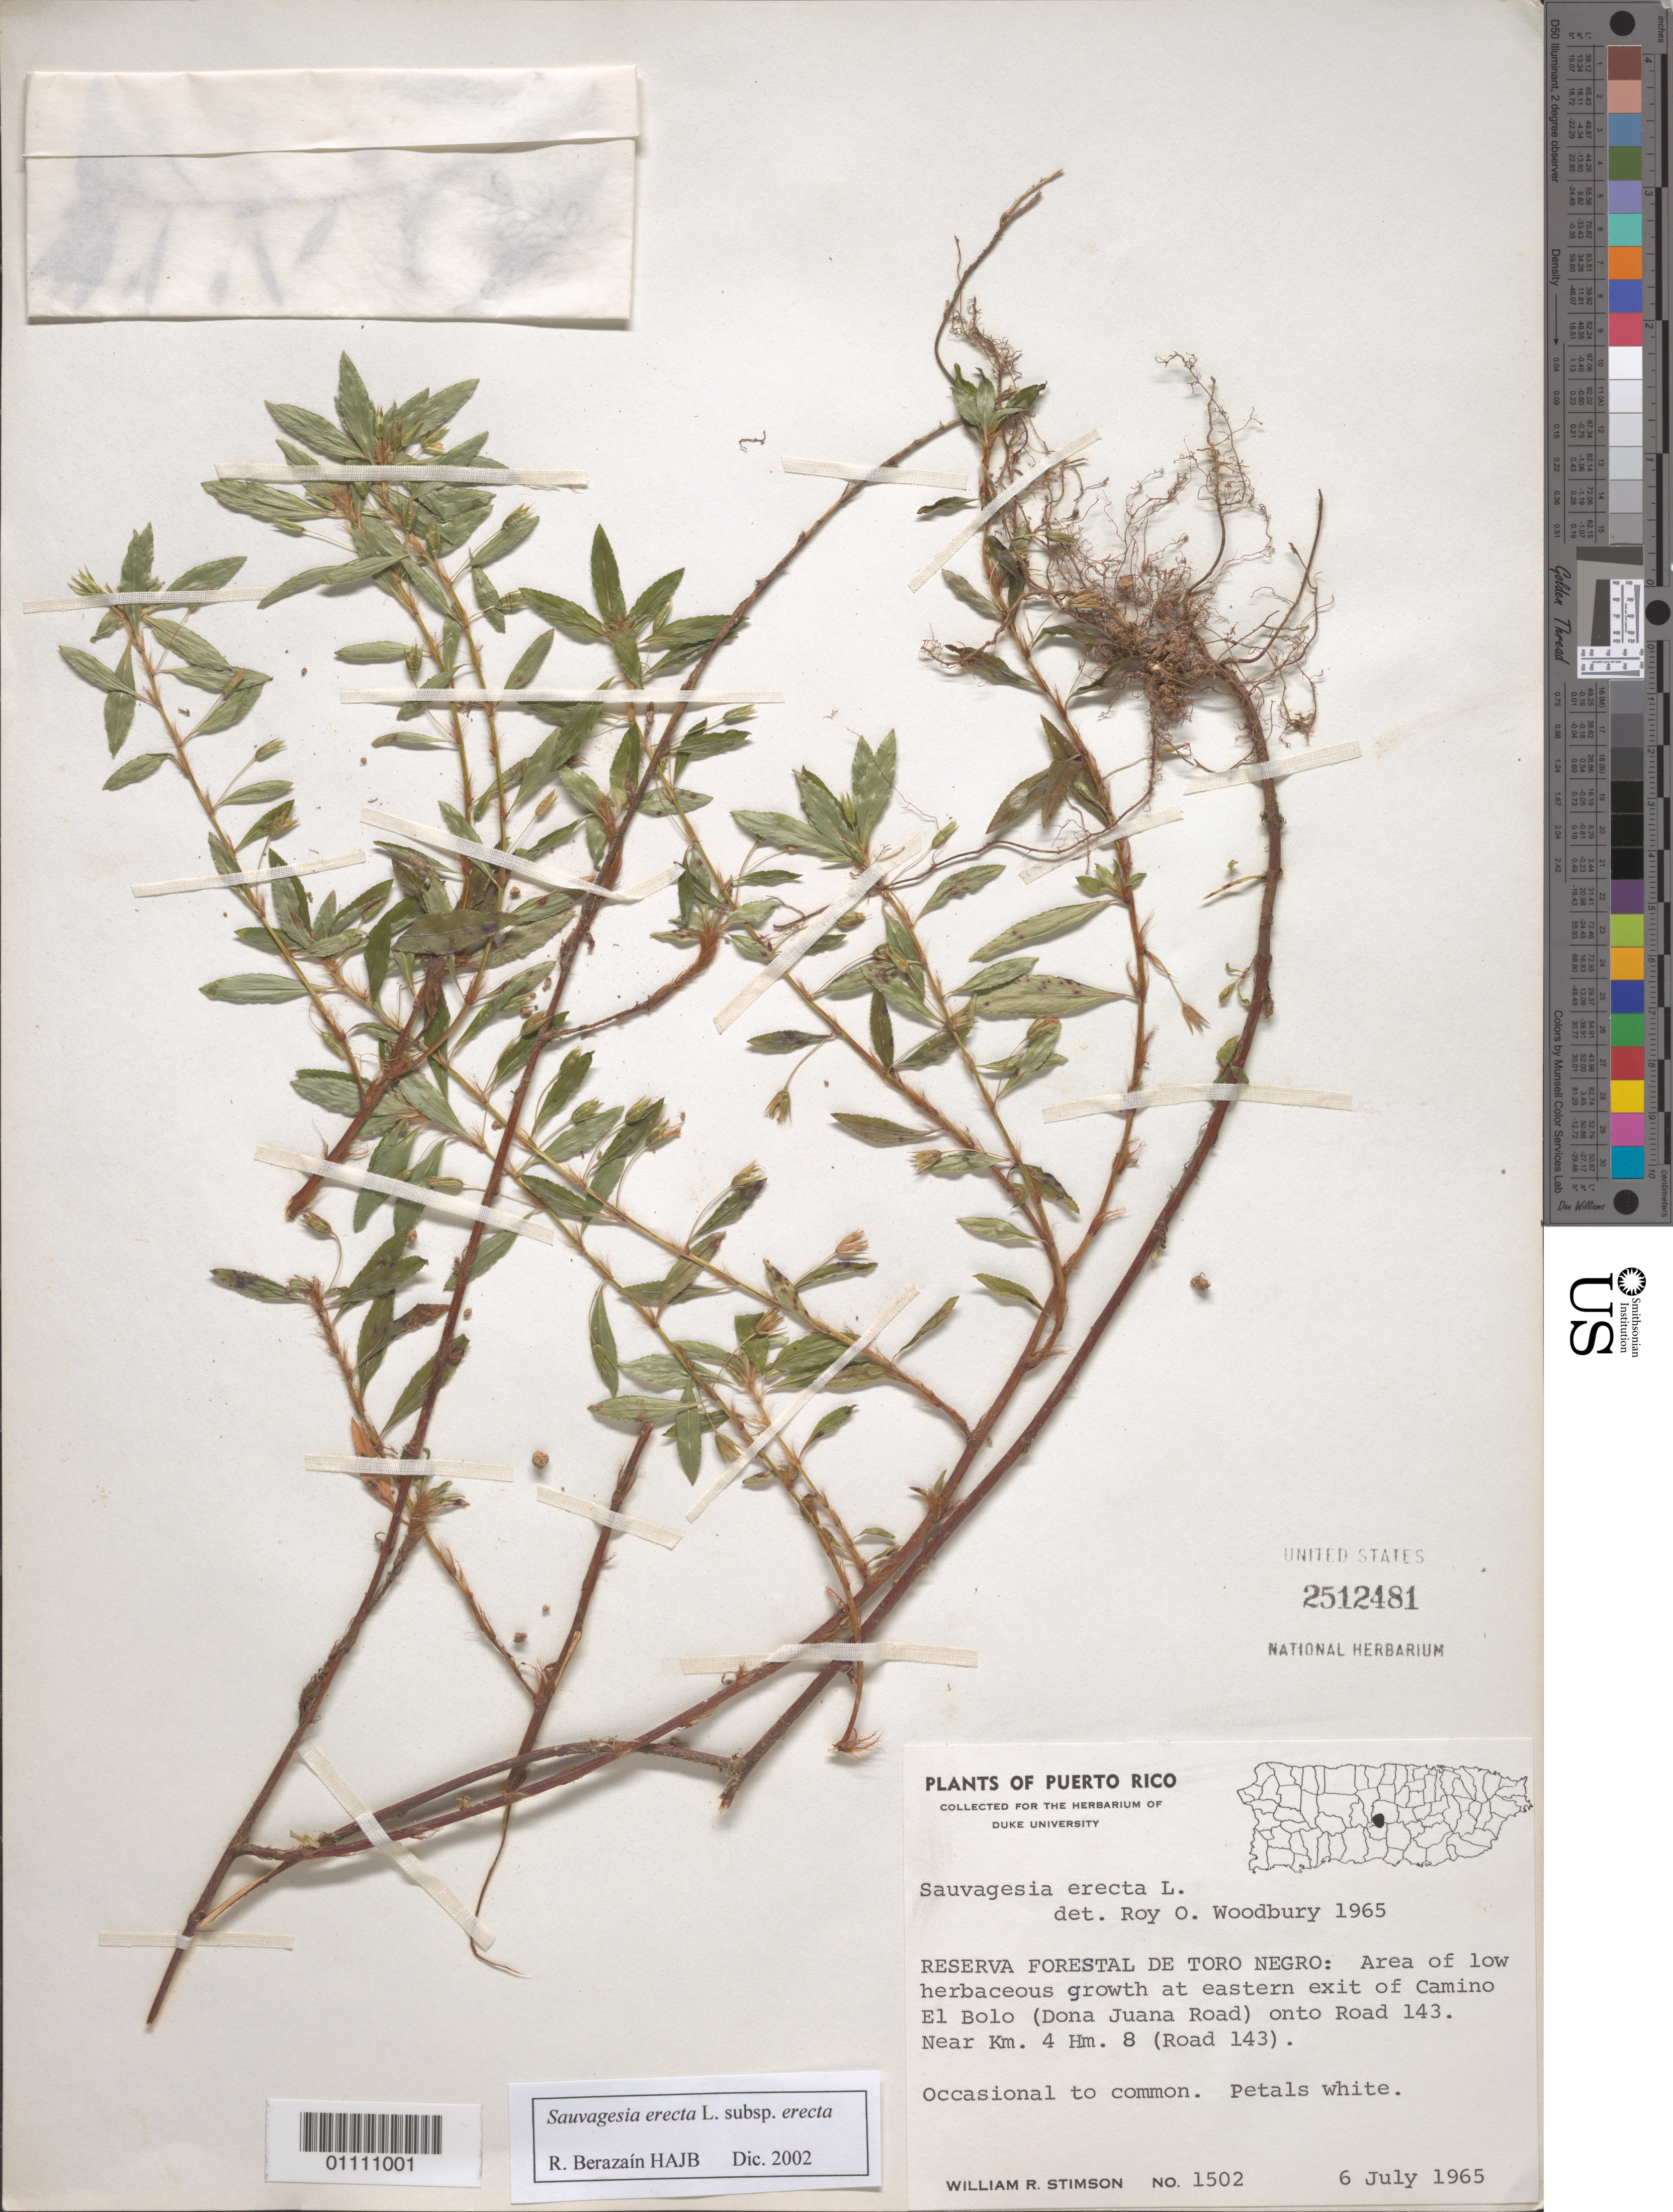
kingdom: Plantae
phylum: Tracheophyta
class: Magnoliopsida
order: Malpighiales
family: Ochnaceae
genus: Sauvagesia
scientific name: Sauvagesia erecta subsp. erecta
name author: L.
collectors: W. R. Stimson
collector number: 1502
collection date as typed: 06 Jul 1965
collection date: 1965-07-06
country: Puerto Rico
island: Puerto Rico I.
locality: Reserva Forestal de Toro Negro: area of low herbaceous growth at the eastern exist of Camino El Bolo (Dona Juana Road) onto Road 143. Near Km 4 Hm 8 (Road 143)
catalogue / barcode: US 2512481